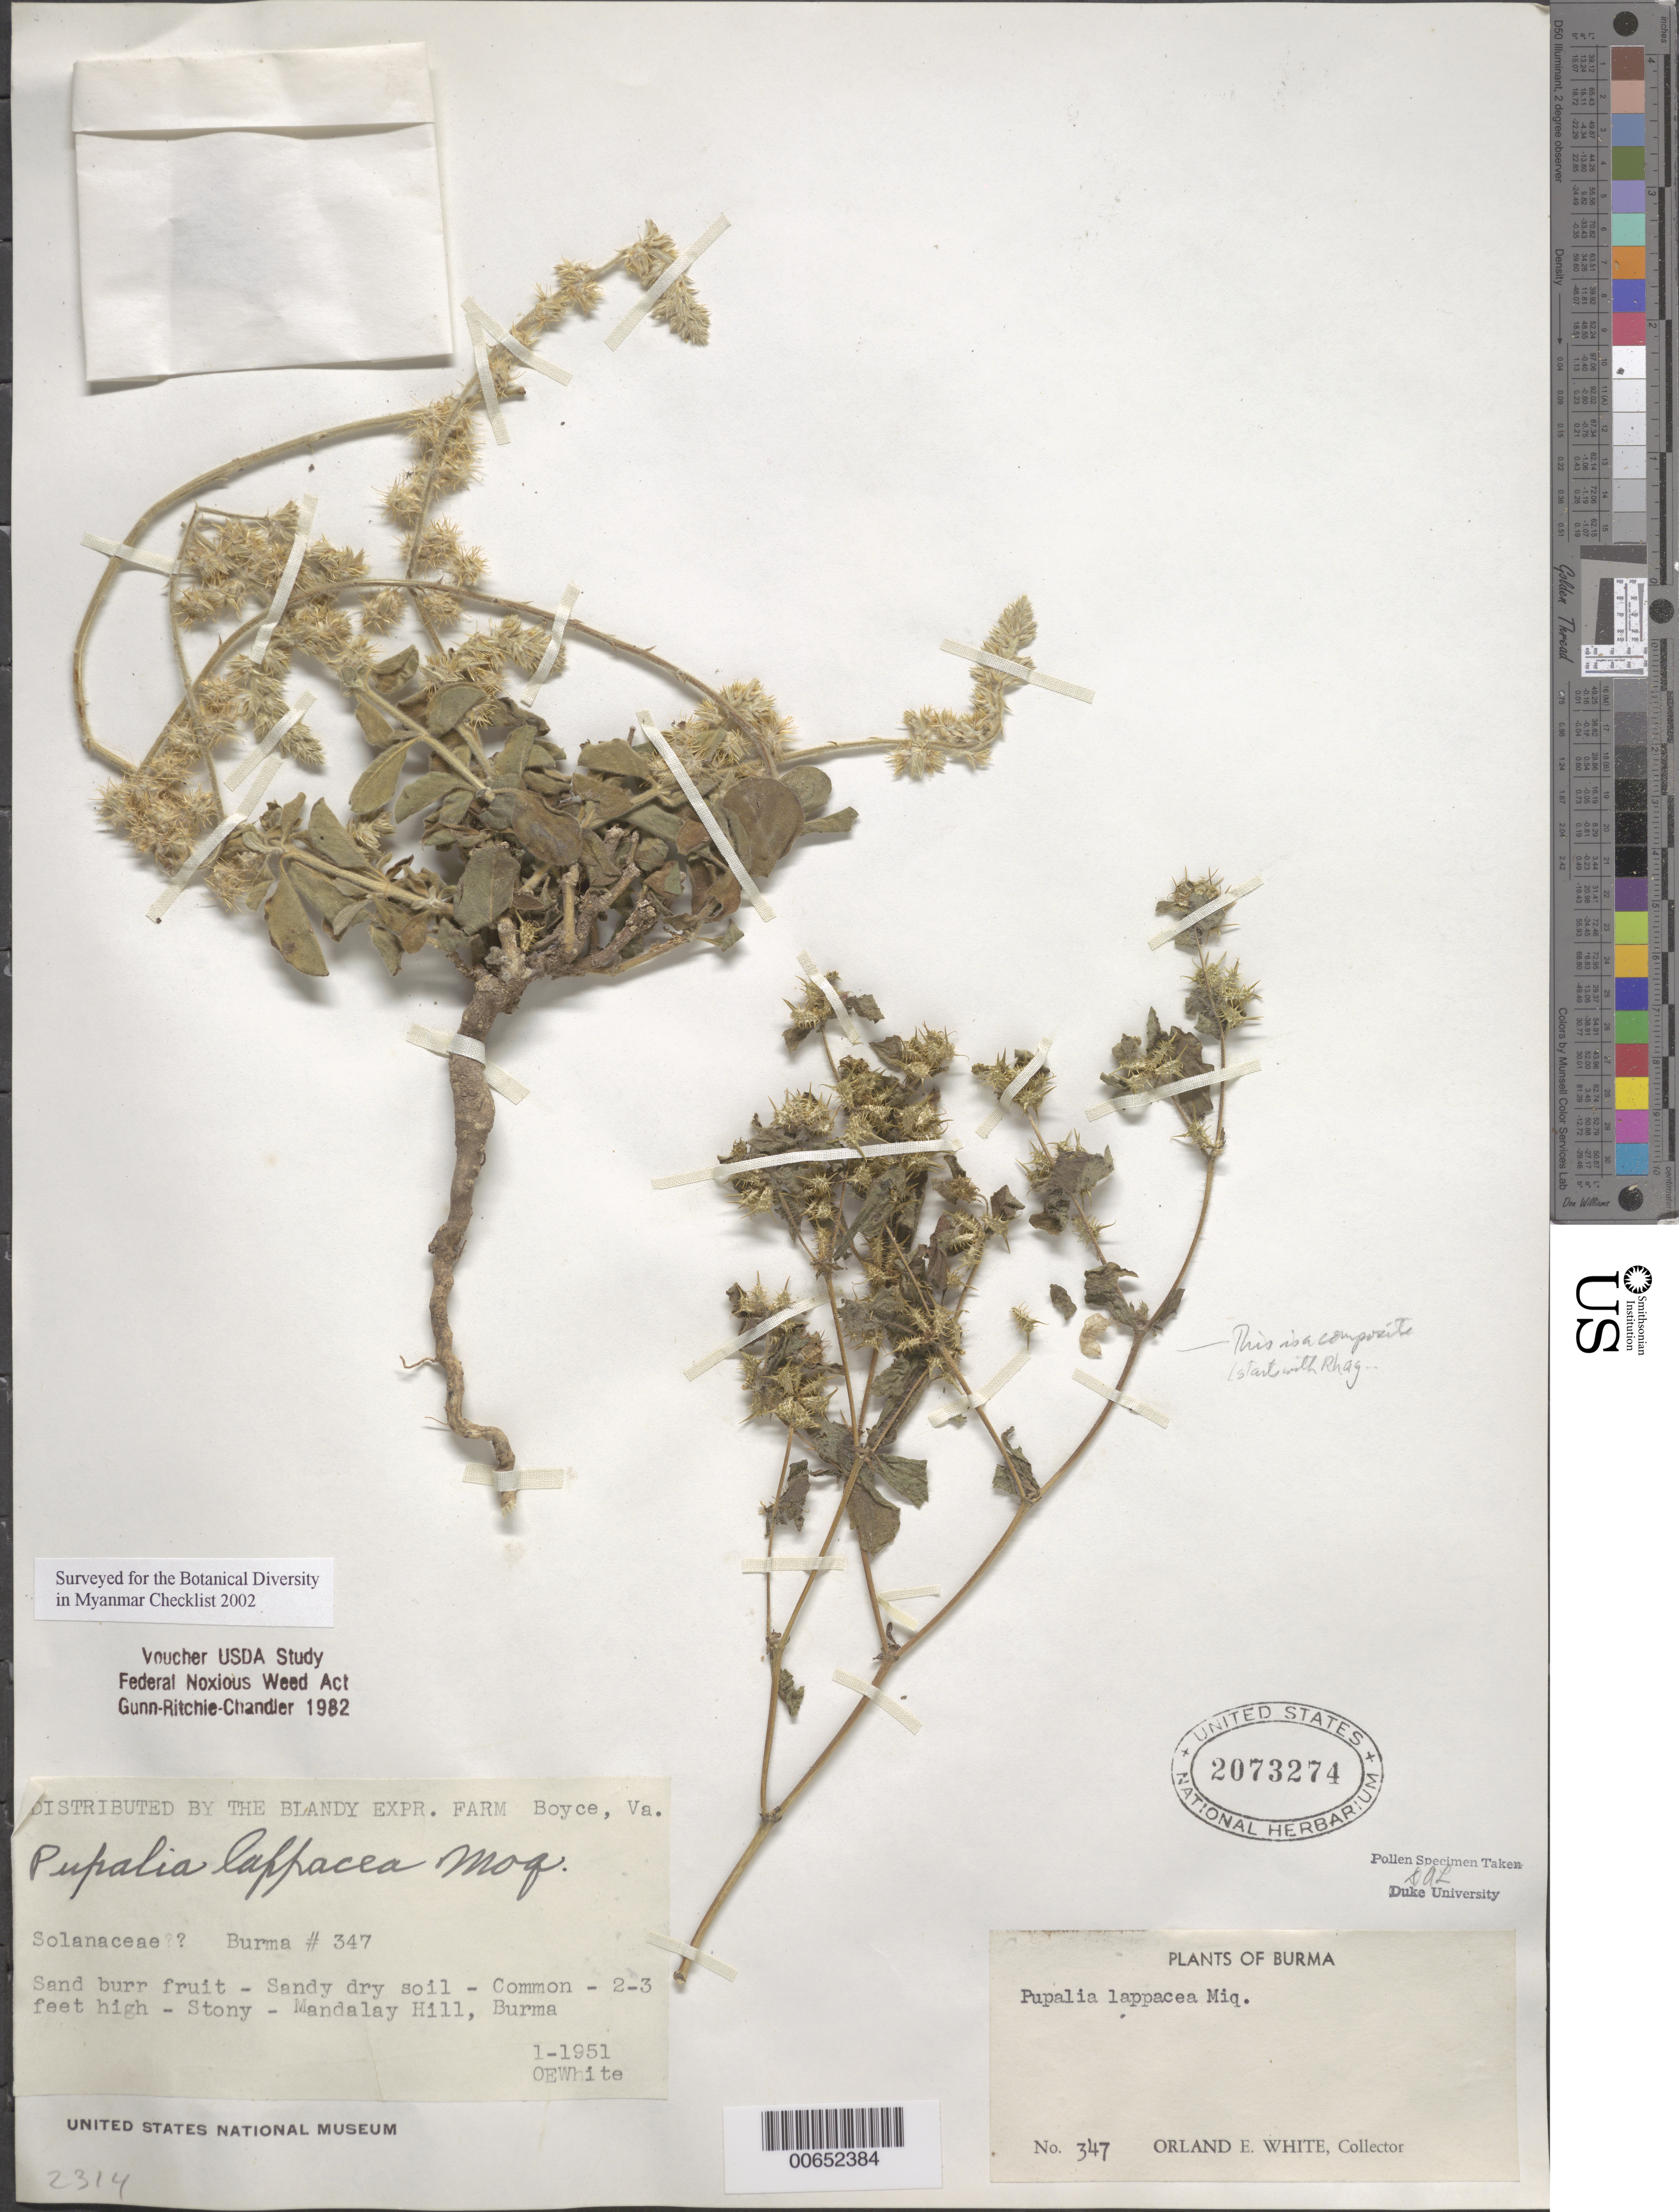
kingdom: Plantae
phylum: Tracheophyta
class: Magnoliopsida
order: Caryophyllales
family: Amaranthaceae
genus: Pupalia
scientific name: Pupalia lappacea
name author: (L.) A. Juss.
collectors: O. E. White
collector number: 347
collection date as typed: Jan 1951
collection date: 1951-01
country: Myanmar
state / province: Mandalay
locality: Mandalay Hill.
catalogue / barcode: US 2073274